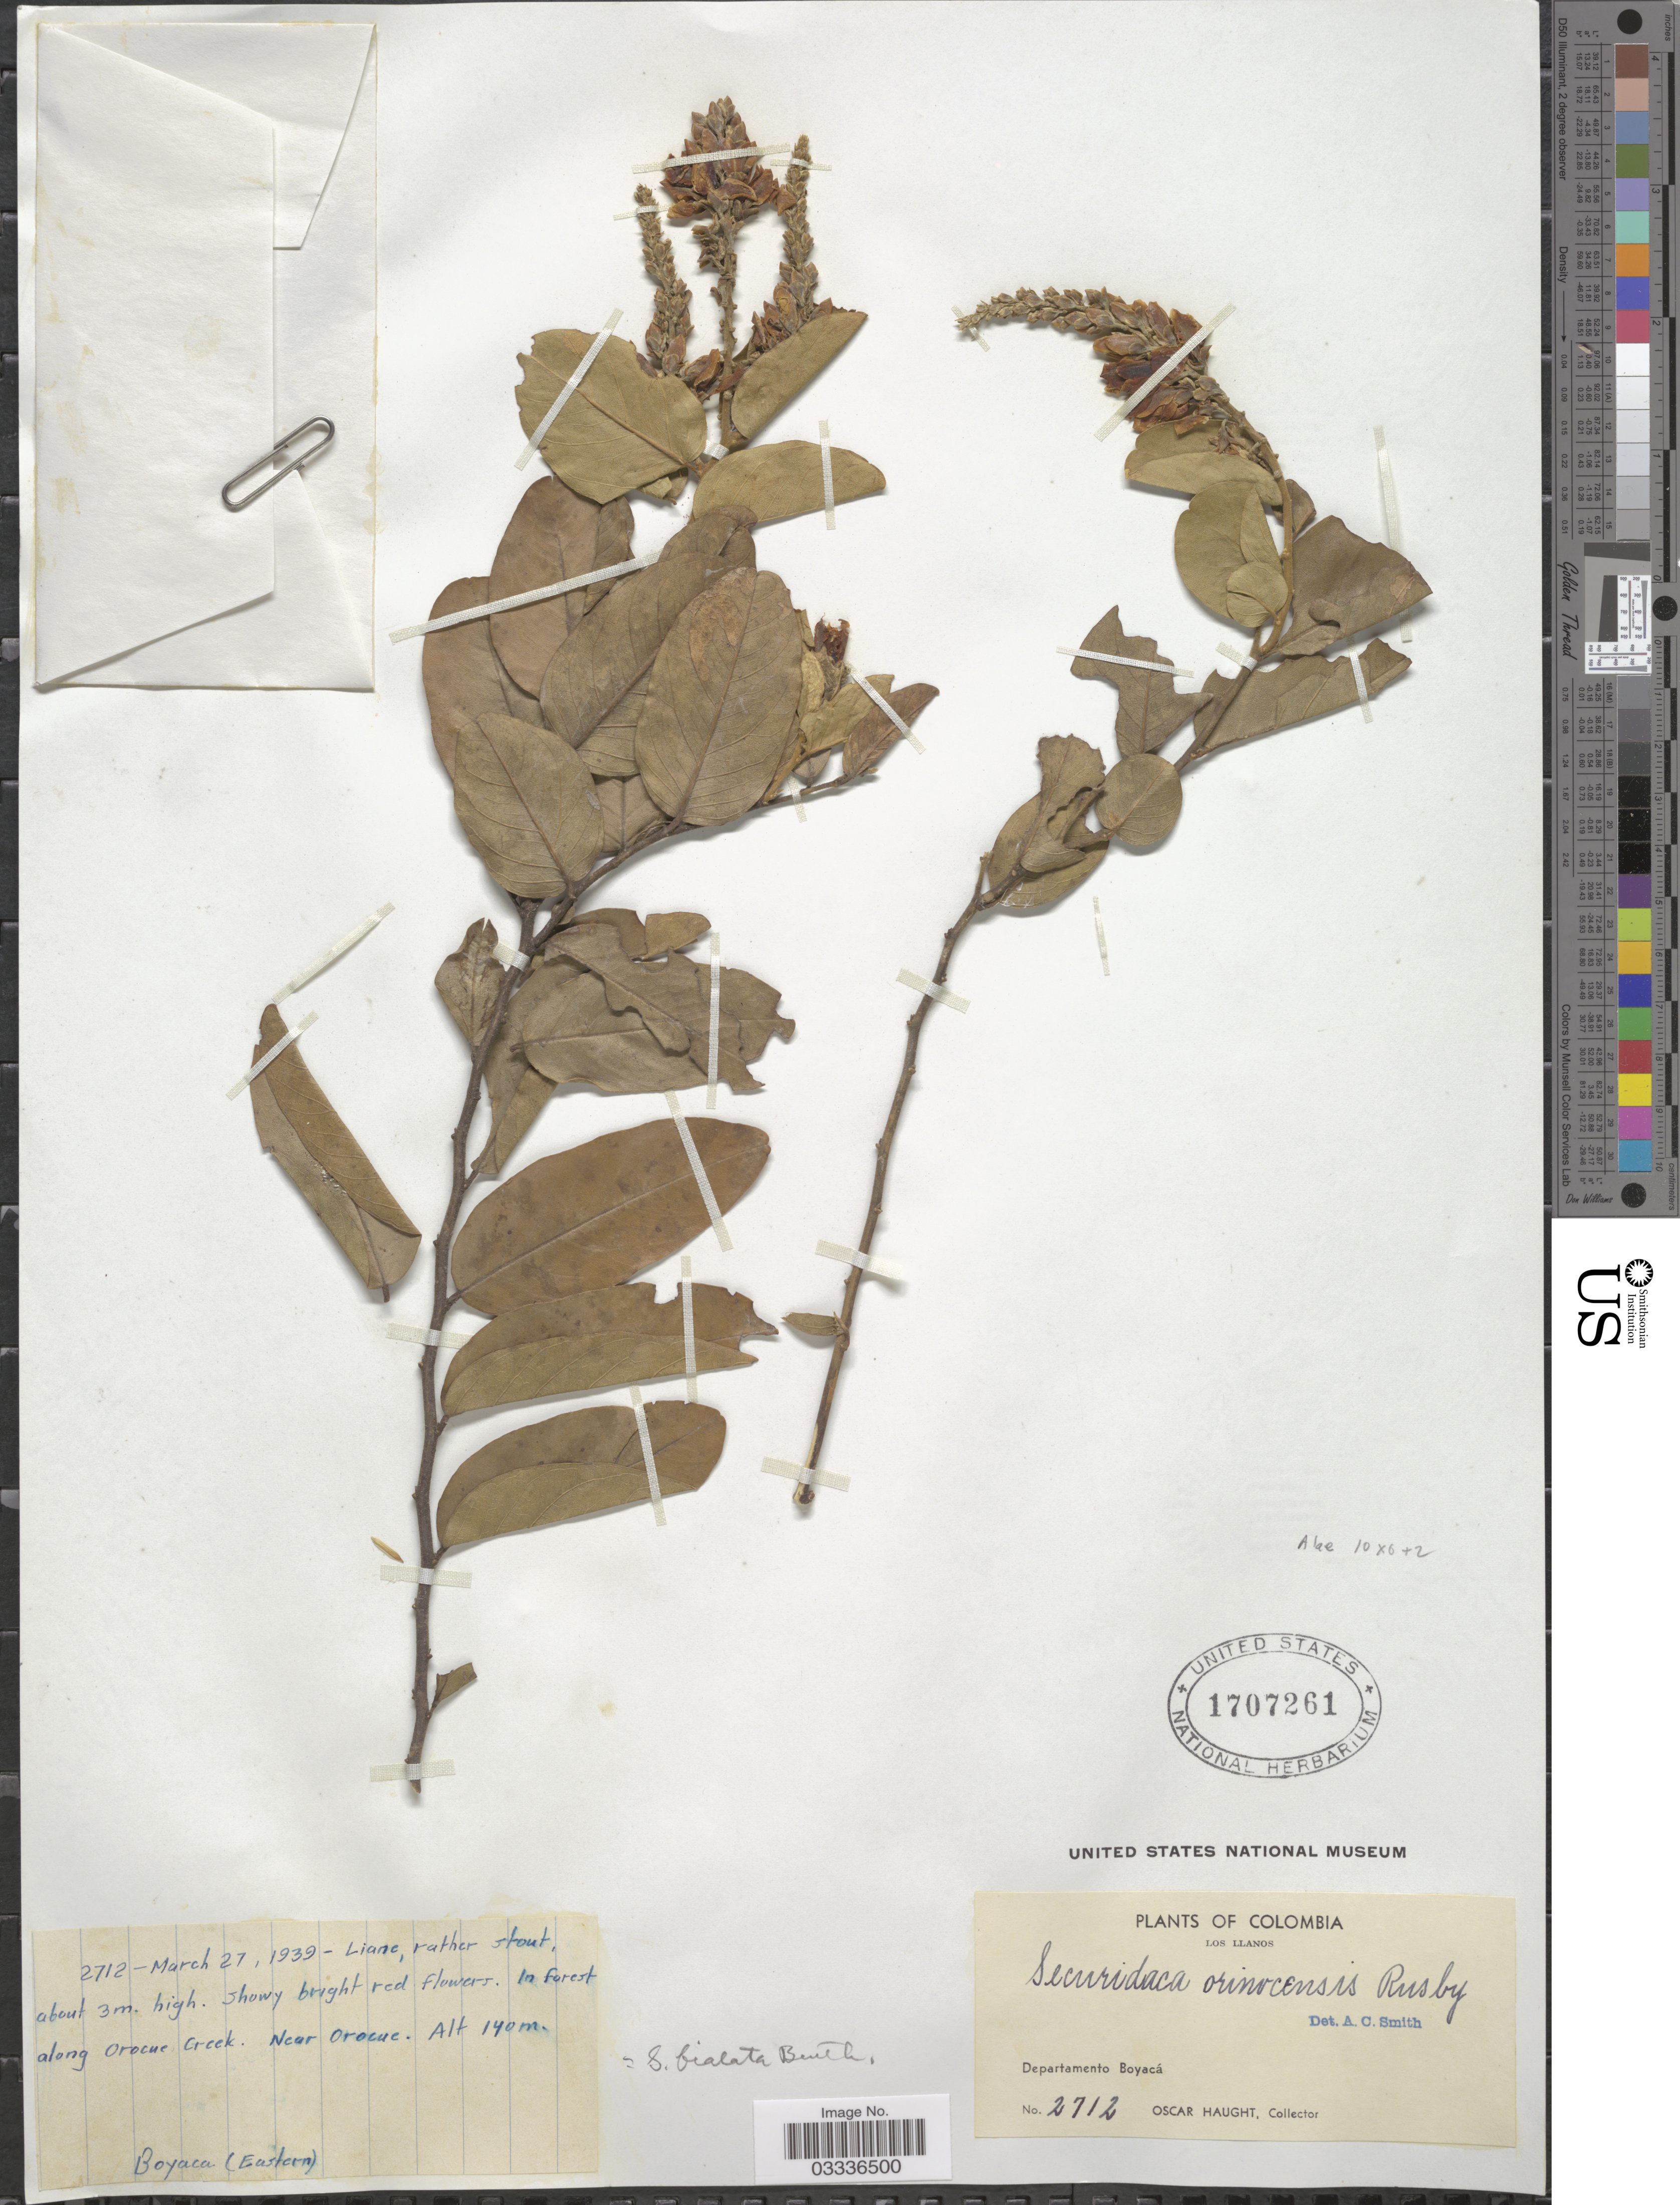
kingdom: Plantae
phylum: Tracheophyta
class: Magnoliopsida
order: Fabales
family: Polygalaceae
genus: Securidaca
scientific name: Securidaca pendula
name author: Bonpl.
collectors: O. L. Haught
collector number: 2712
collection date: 1939-03-27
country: Colombia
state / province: Boyacá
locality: Los Llanos. Departamento Boyacá (Eastern). Along Orocue Creek. Near Orocue.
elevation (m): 140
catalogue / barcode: US 1707261